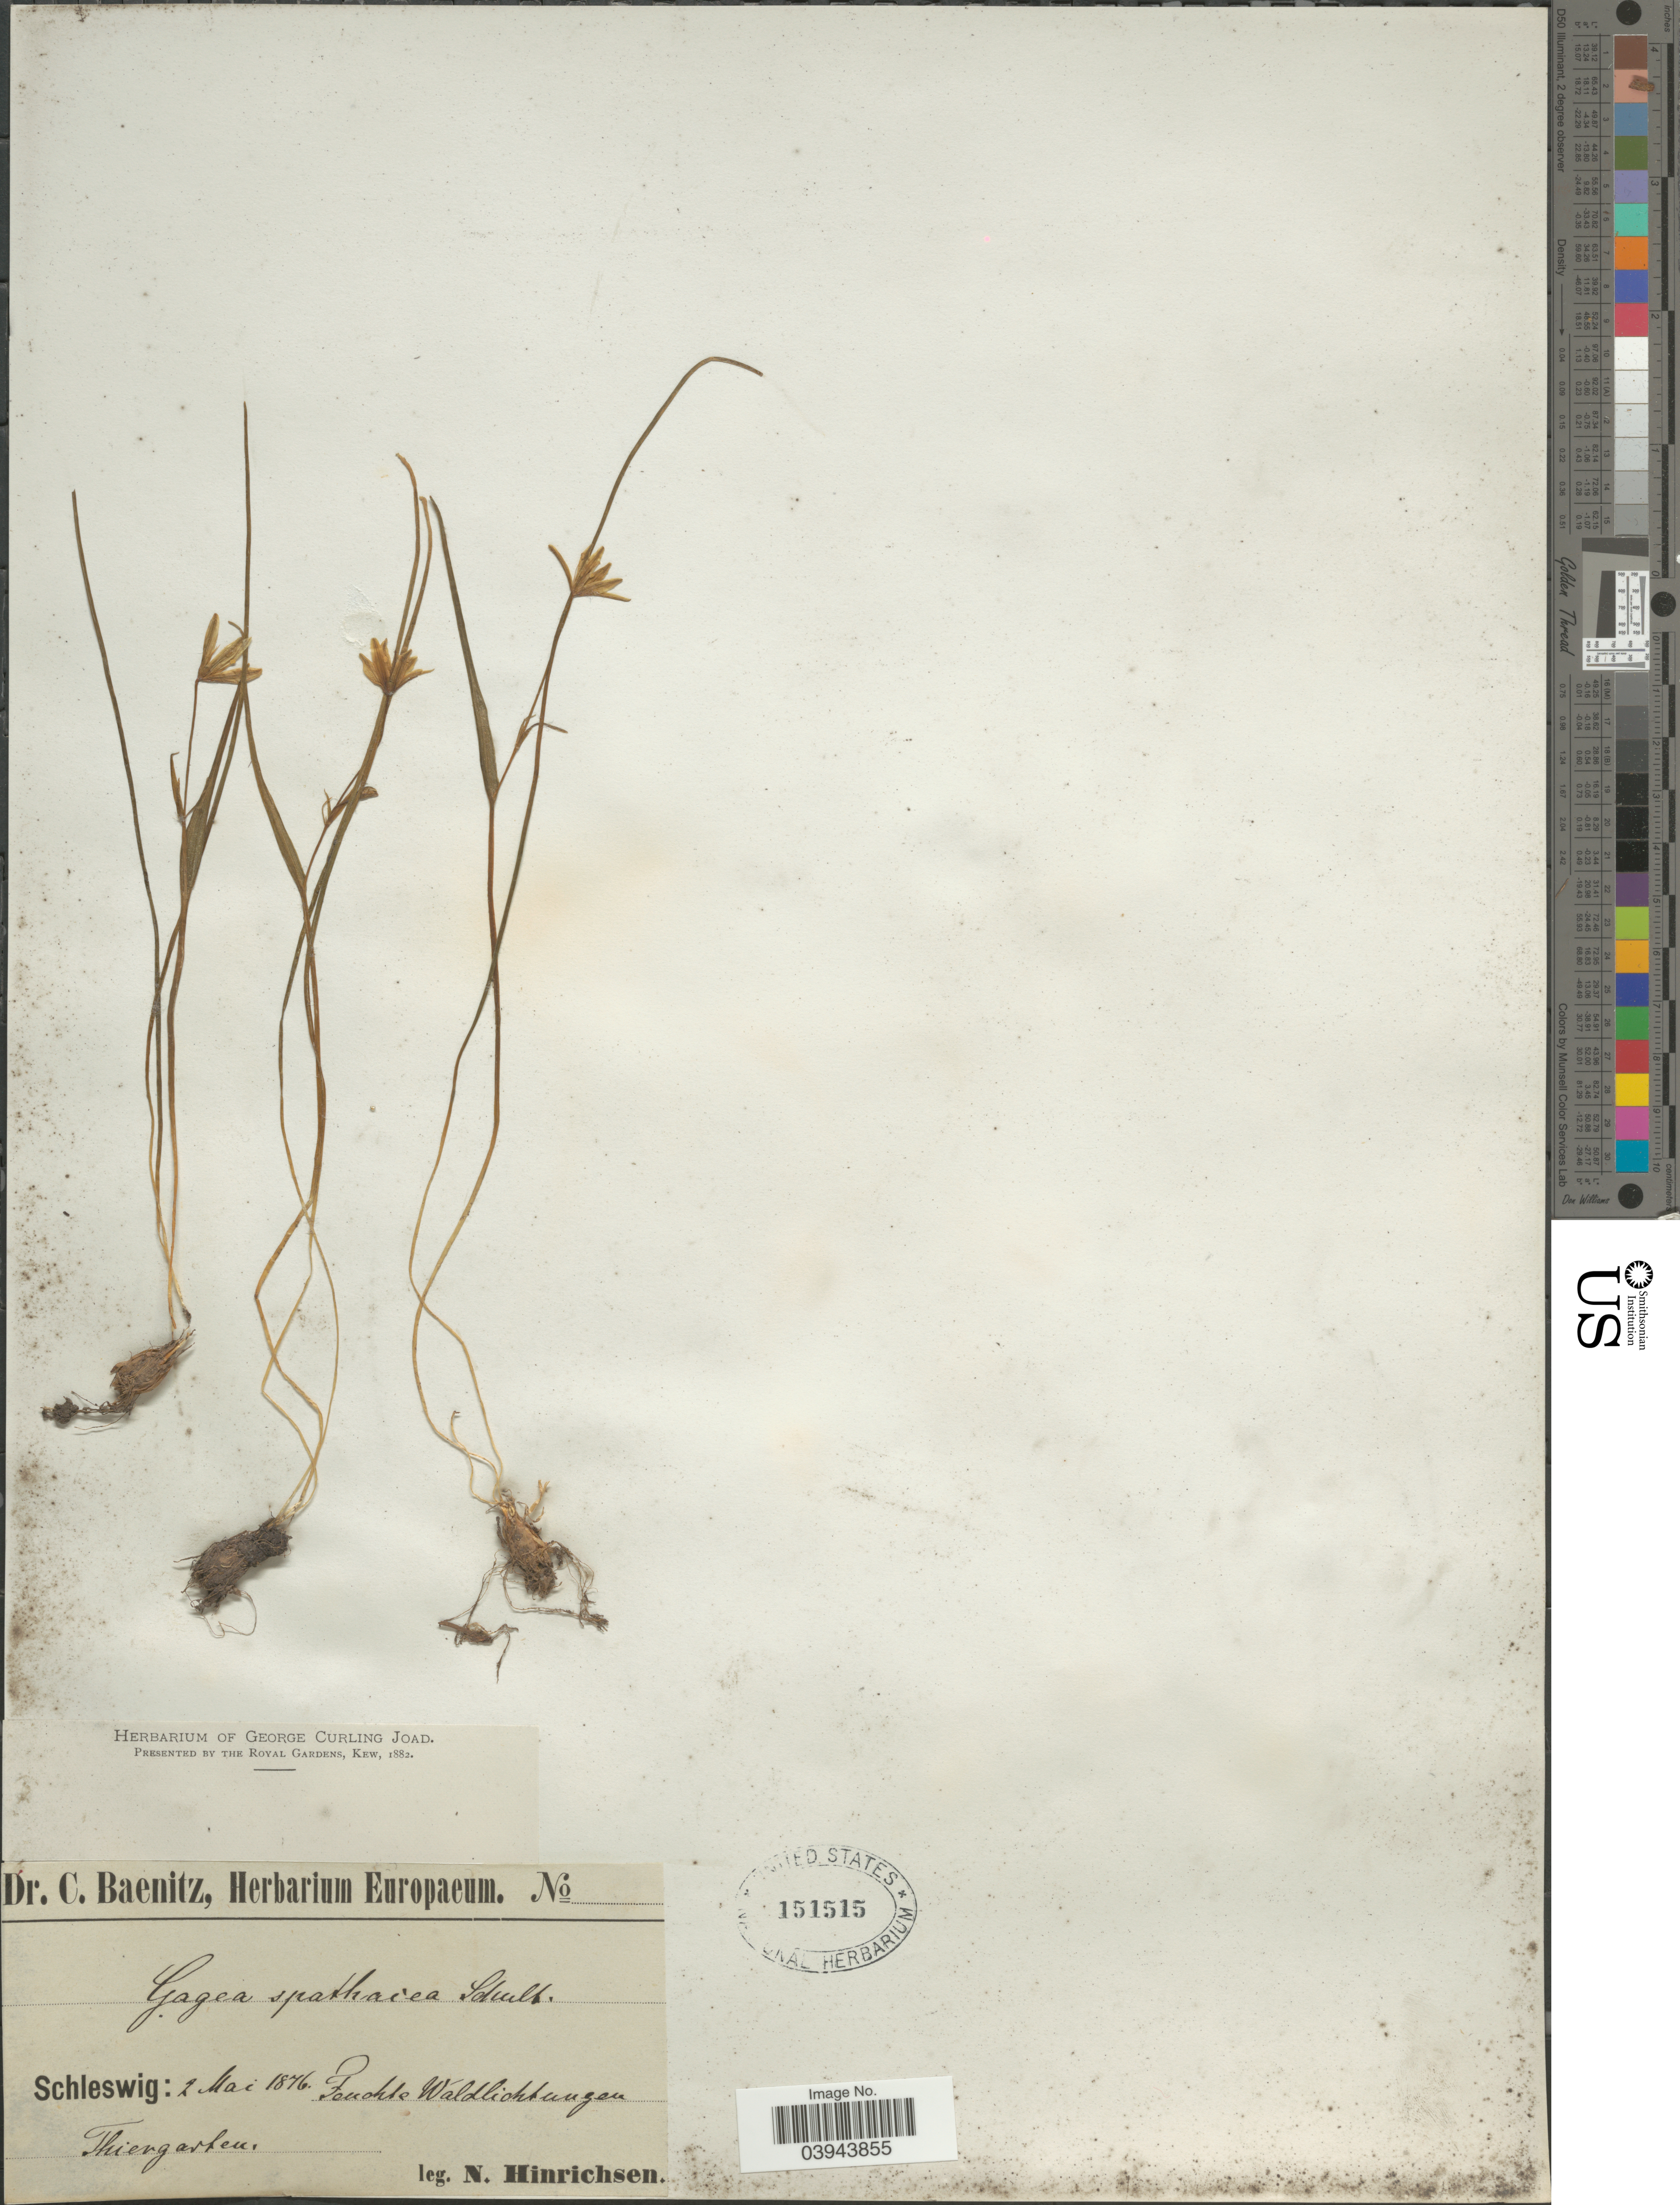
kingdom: Plantae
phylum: Tracheophyta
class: Liliopsida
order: Liliales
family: Liliaceae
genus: Gagea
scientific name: Gagea spathacea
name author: Salisb.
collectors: N. Hinrichsen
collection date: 1876-05-02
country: Germany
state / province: Schleswig-Holstein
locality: Schleswig: Feuchte Waldlichtungen Thiergarten.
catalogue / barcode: US 151515